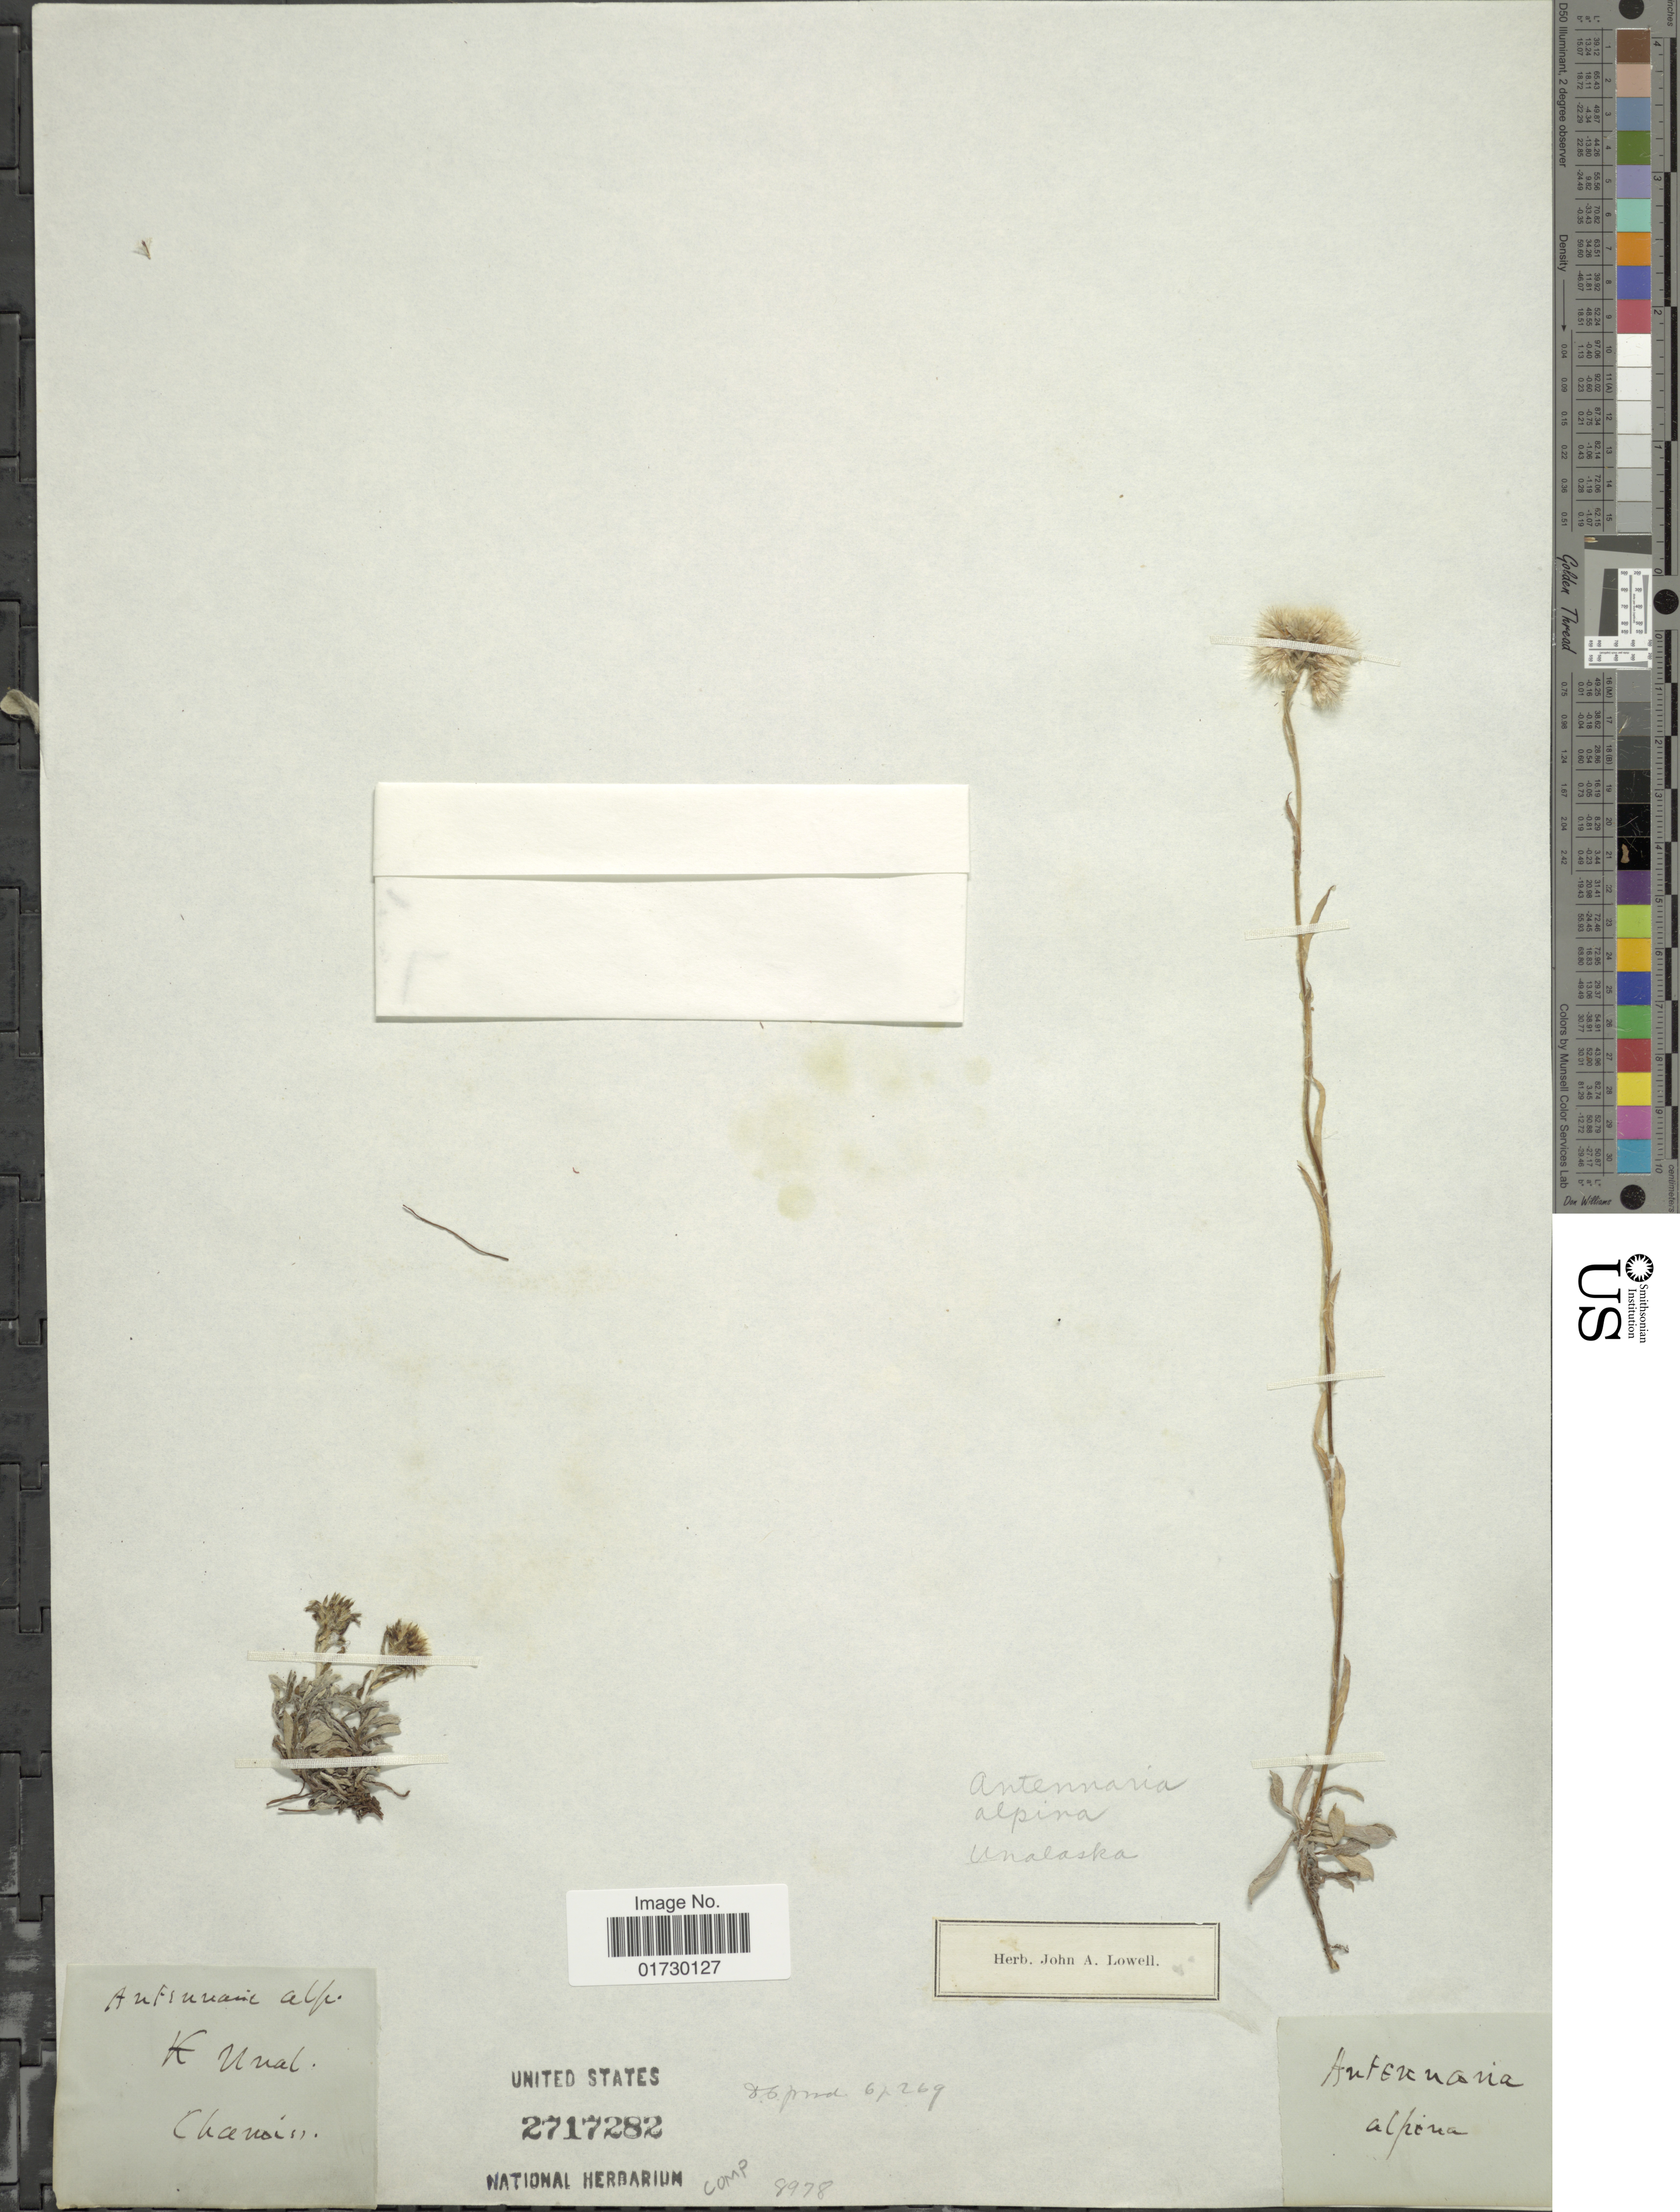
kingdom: Plantae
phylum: Tracheophyta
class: Magnoliopsida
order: Asterales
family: Asteraceae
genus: Antennaria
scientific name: Antennaria alpina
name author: (L.) Gaertn.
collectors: ex herb. John A. Lowell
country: United States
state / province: Alaska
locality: K. Unual, Chanoisi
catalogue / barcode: US 2717282